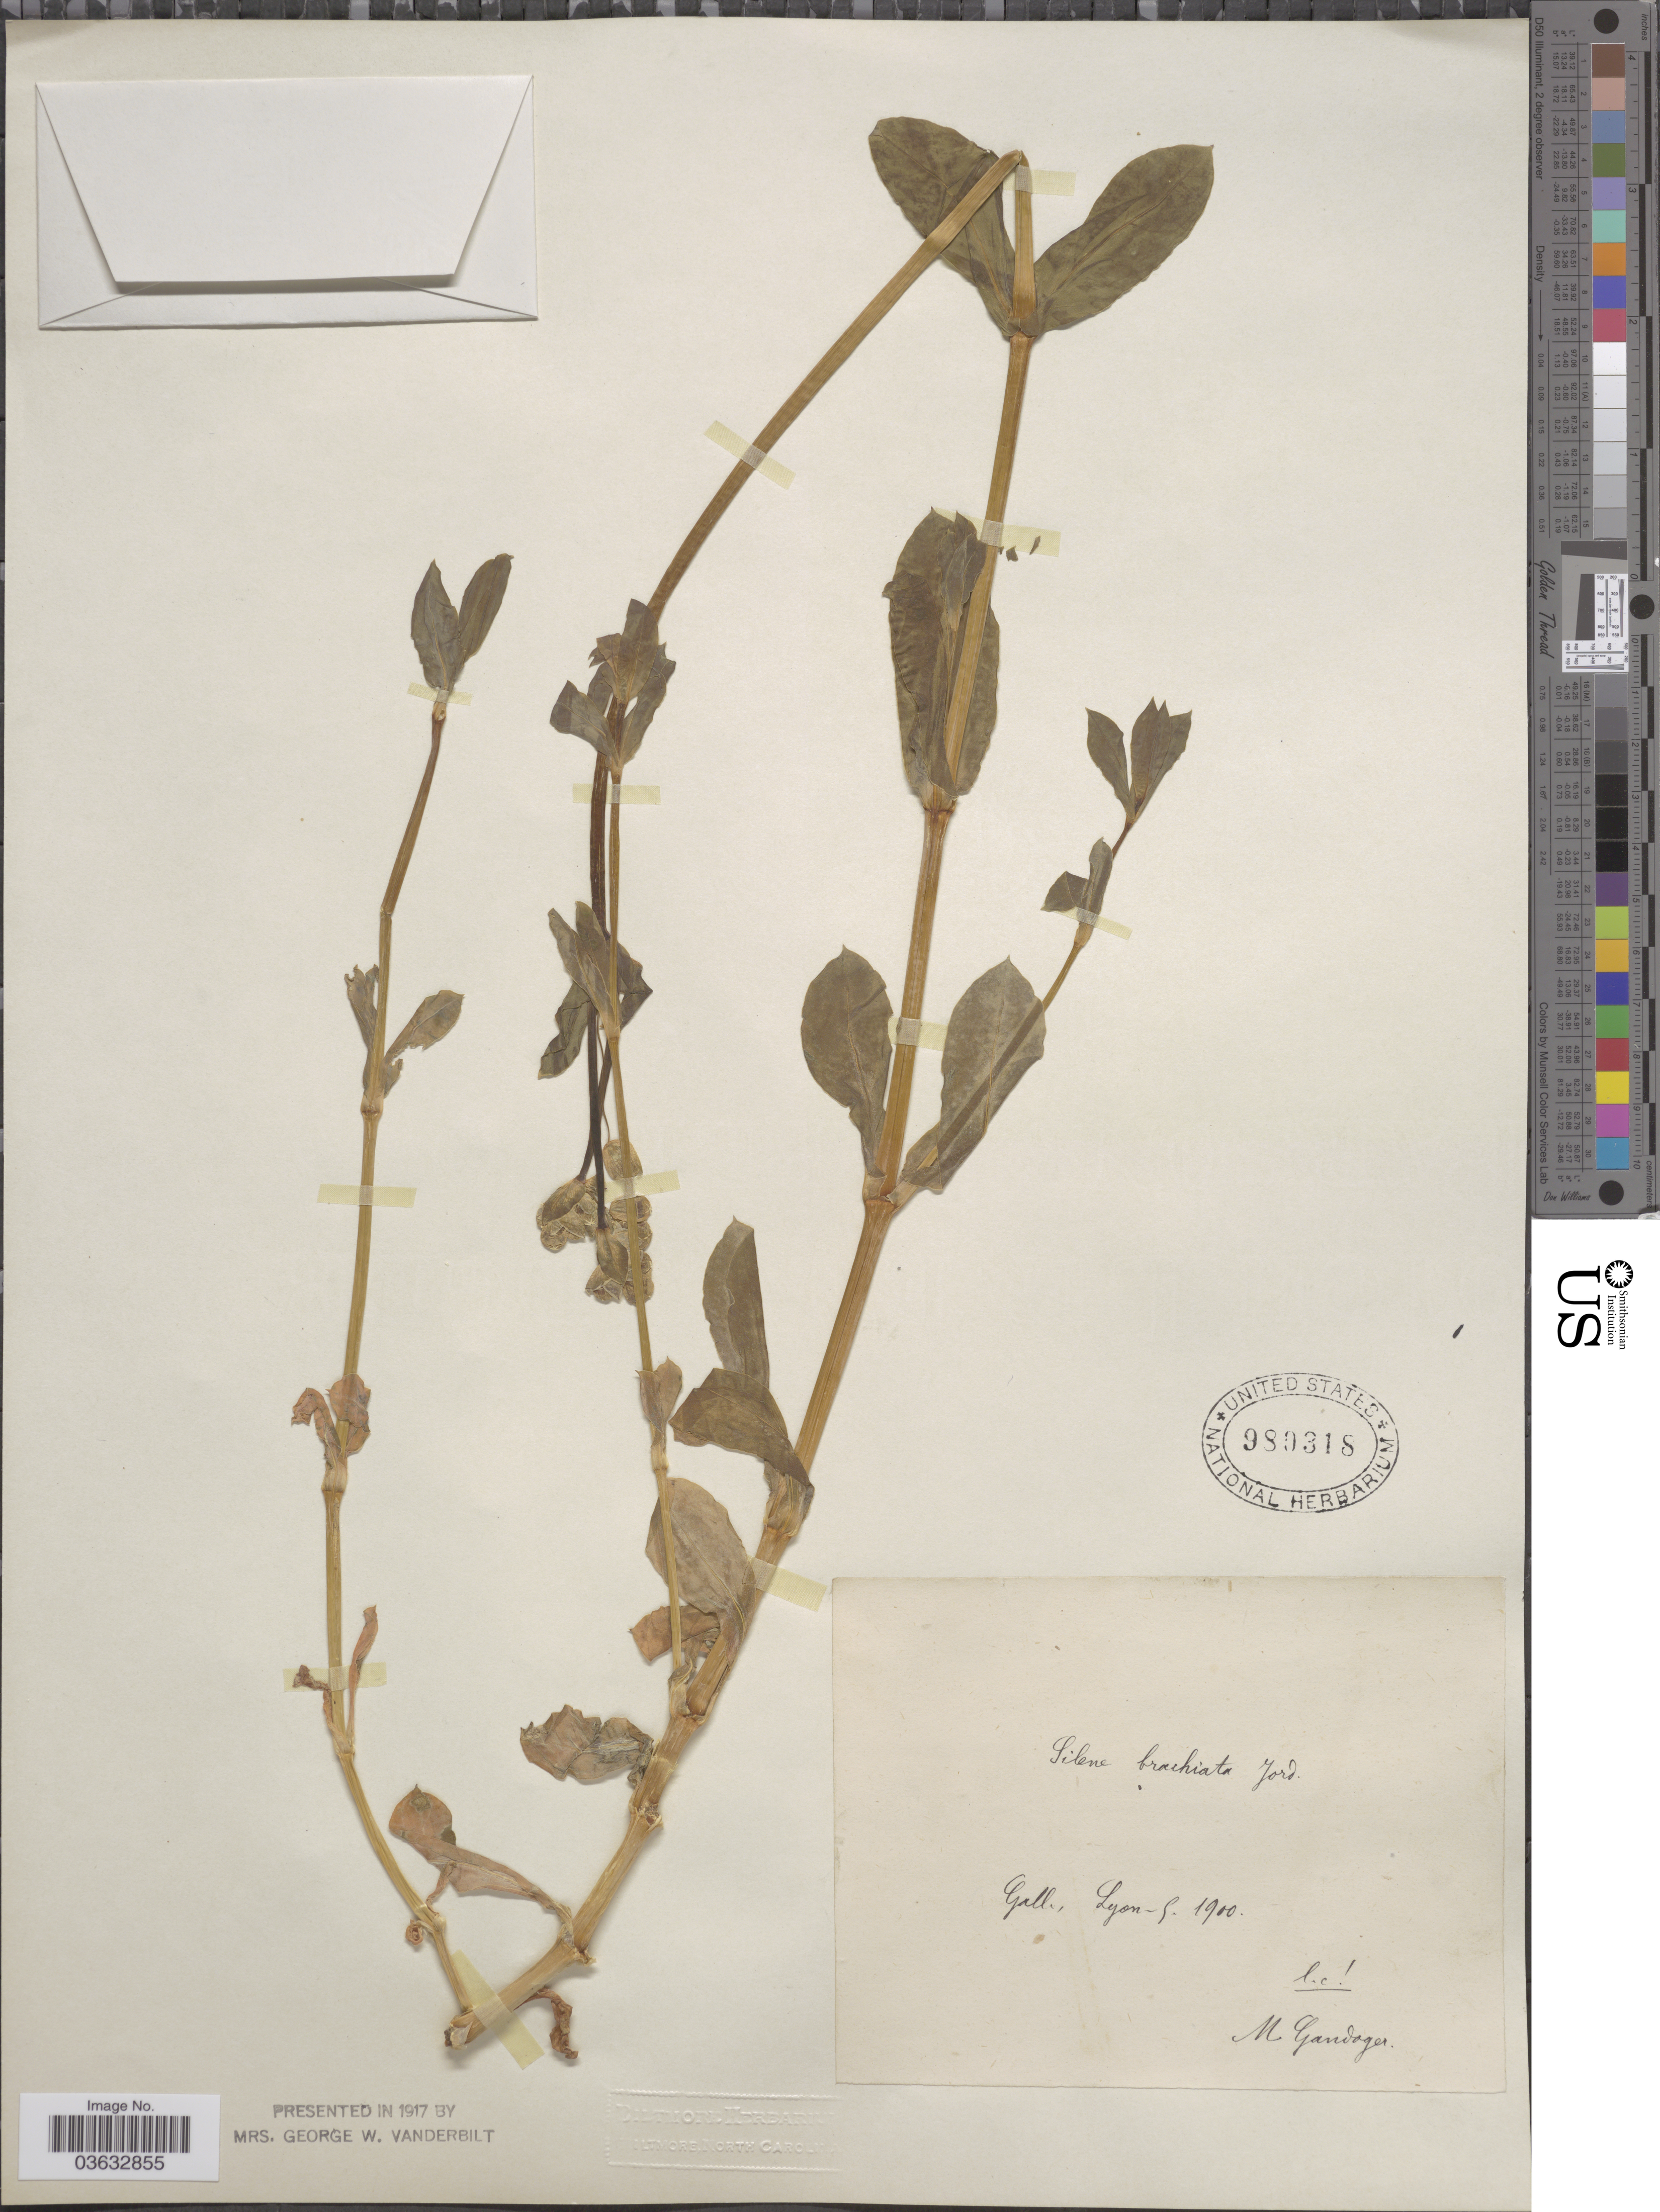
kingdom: Plantae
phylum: Tracheophyta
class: Magnoliopsida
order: Caryophyllales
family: Caryophyllaceae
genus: Silene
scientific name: Silene brachiata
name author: Jord. ex Boreau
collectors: M. Gandoger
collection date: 1900-05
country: France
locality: Gall., Lyon.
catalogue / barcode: US 980318